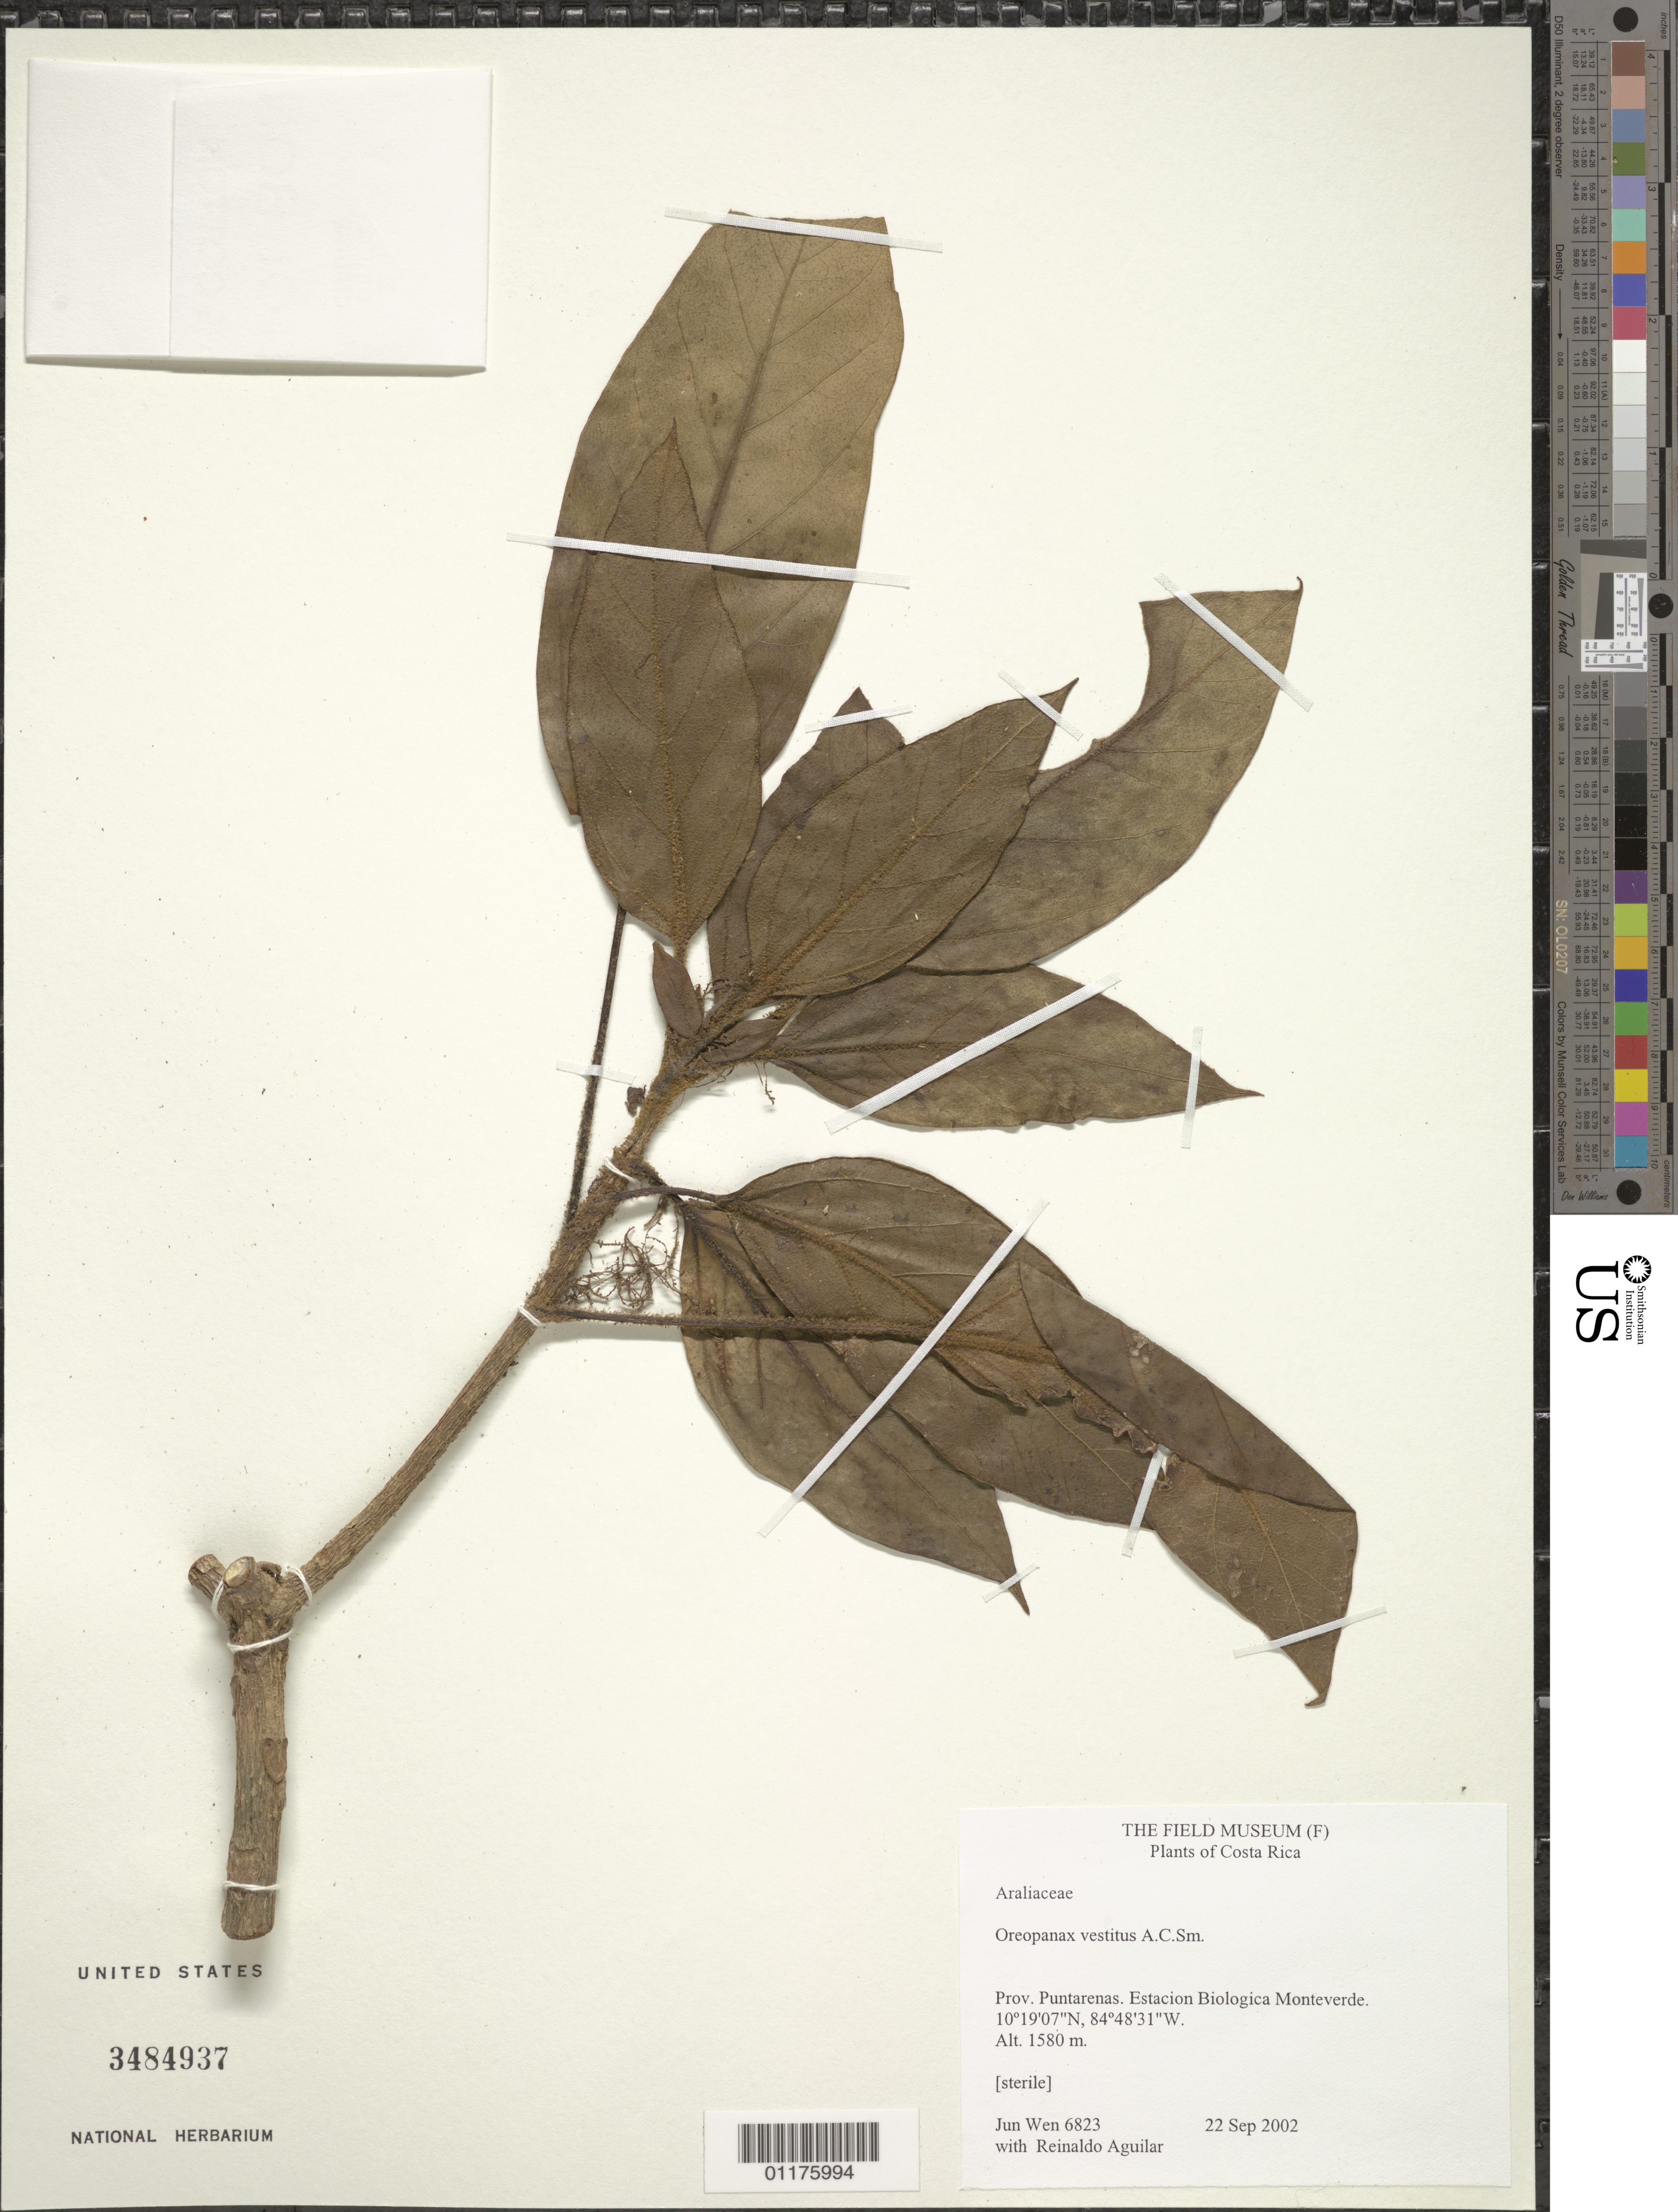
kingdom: Plantae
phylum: Tracheophyta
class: Magnoliopsida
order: Apiales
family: Araliaceae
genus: Oreopanax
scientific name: Oreopanax vestitus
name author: A.C. Sm.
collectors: J. Wen & R. Aguilar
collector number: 6823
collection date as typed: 22 Sep 2002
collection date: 2002-09-22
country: Costa Rica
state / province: Puntarenas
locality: Estacion Biologica Monteverde.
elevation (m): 1580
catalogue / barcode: US 3484937